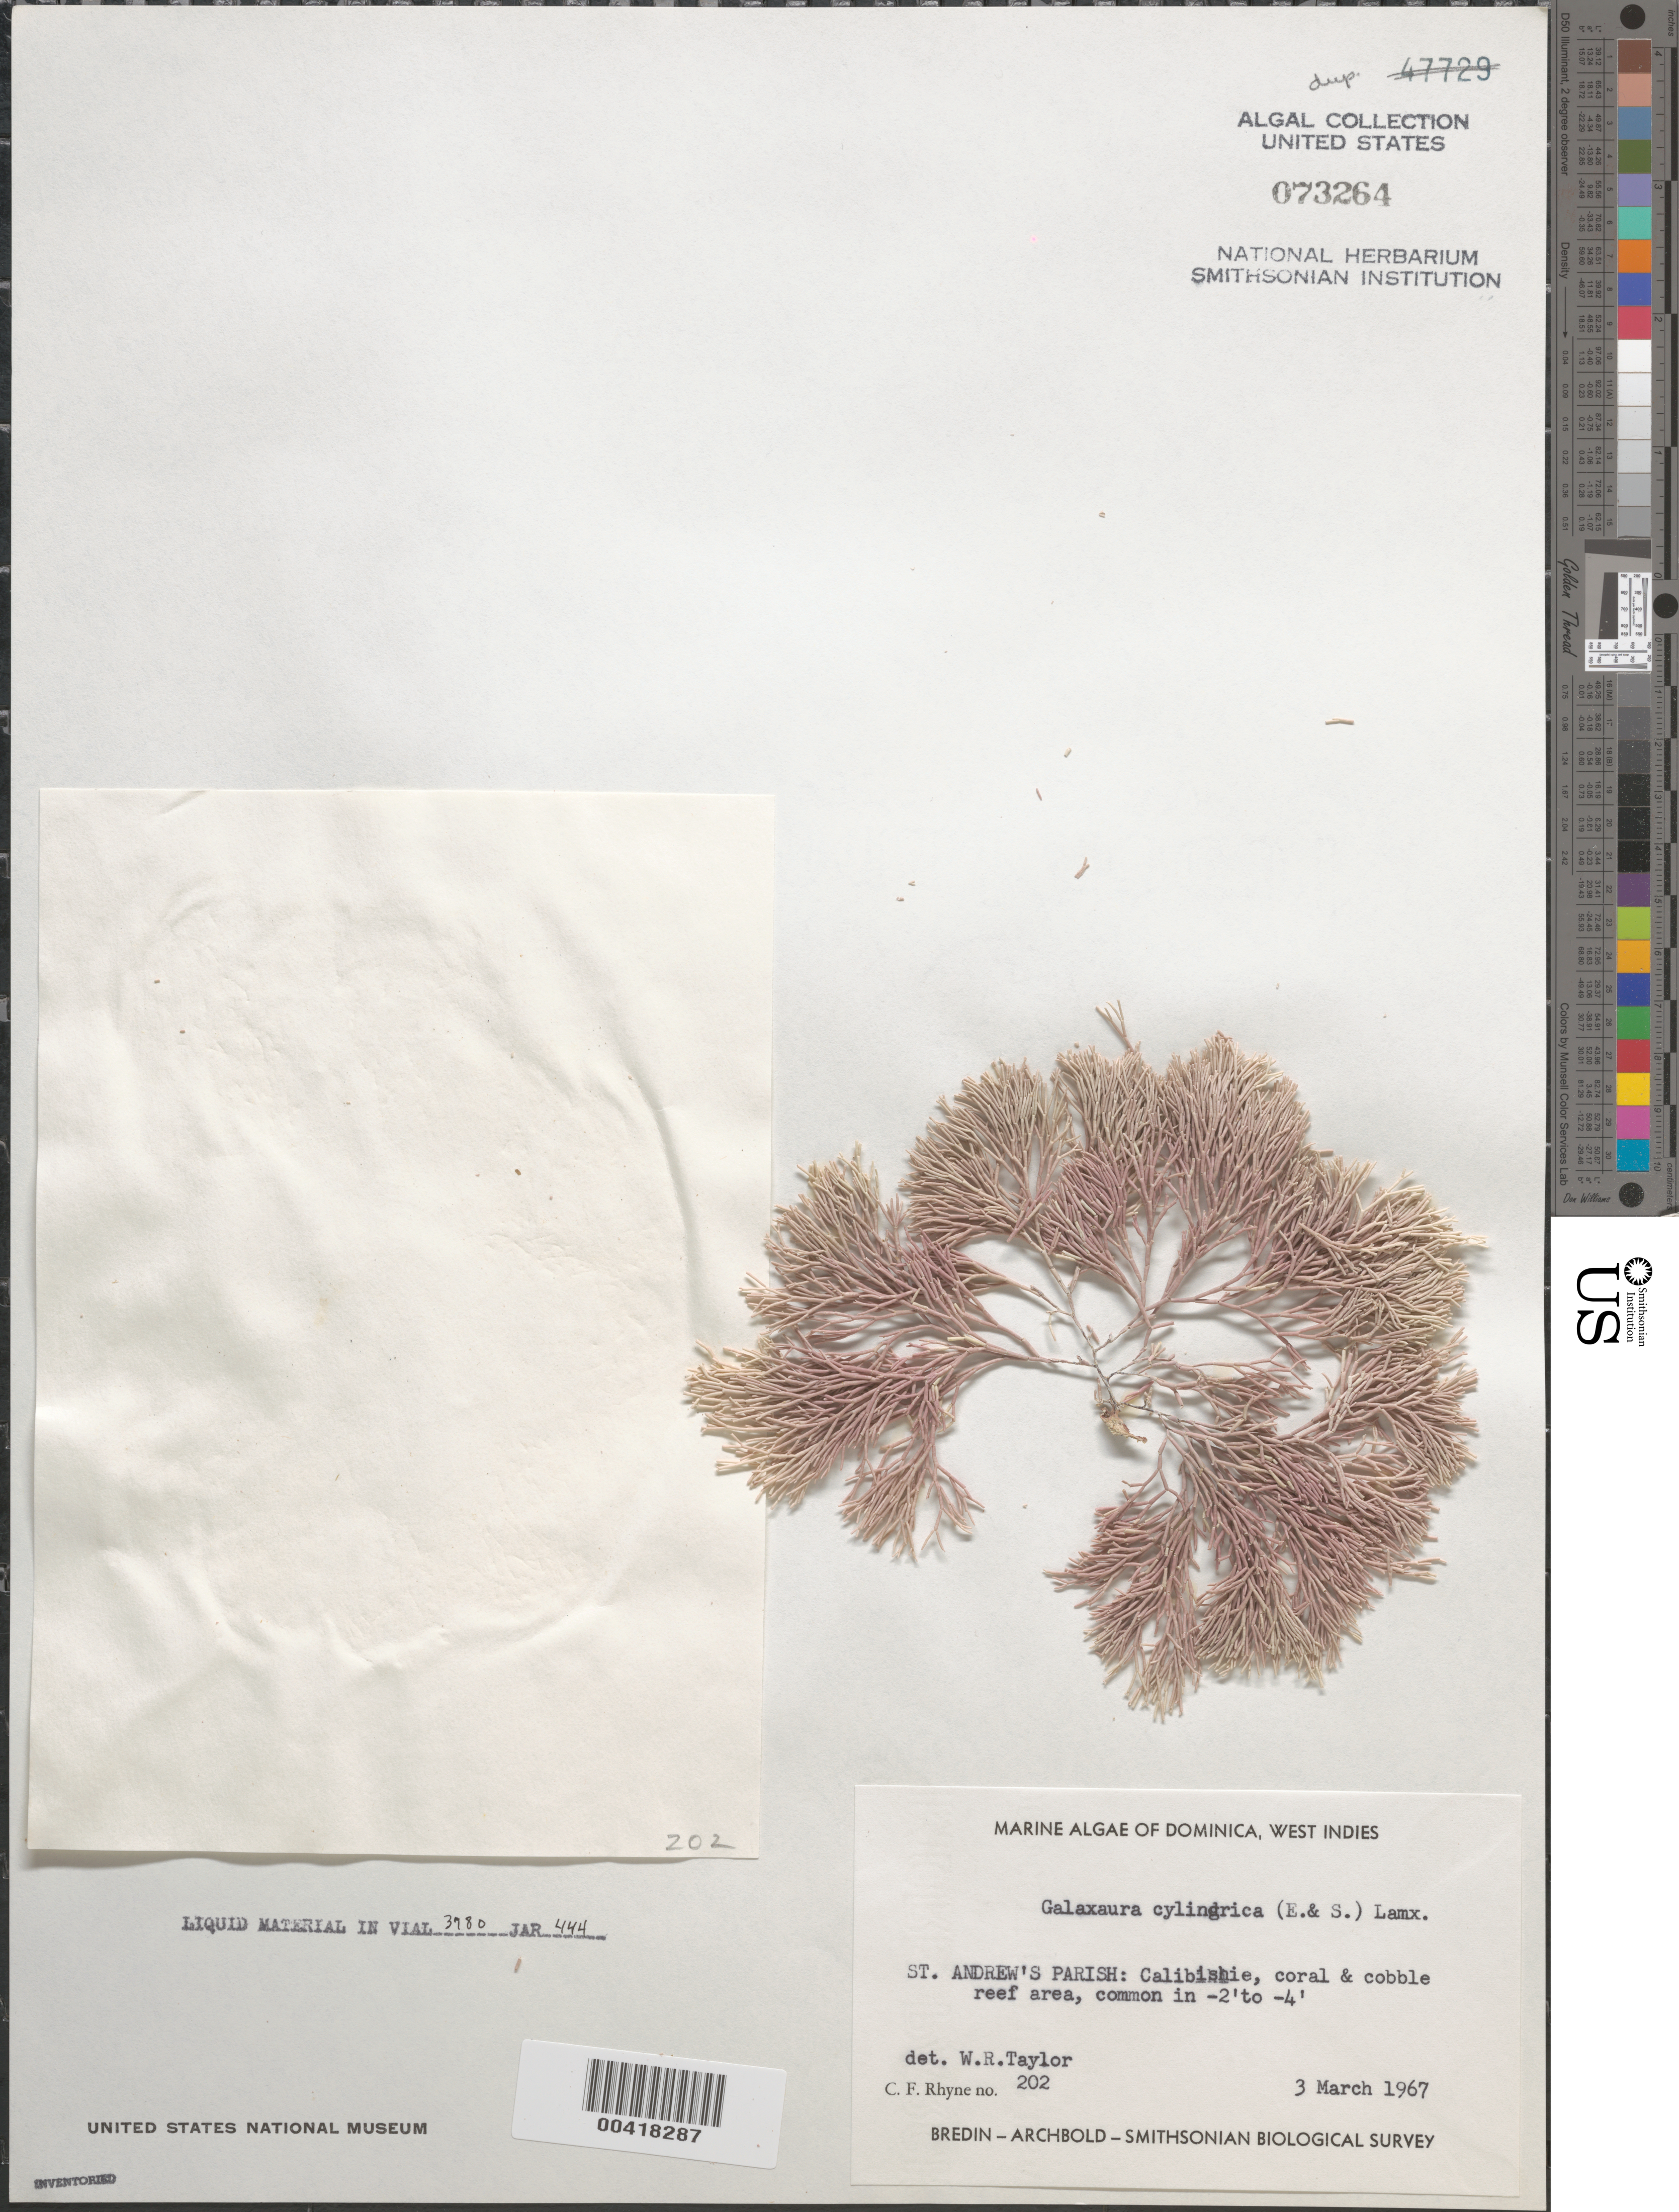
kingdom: Plantae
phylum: Rhodophyta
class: Florideophyceae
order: Nemaliales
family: Galaxauraceae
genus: Galaxaura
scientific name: Galaxaura rugosa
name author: (Ellis & Sol.) J.V.Lamouroux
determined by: Algae name updating Project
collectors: C. Rhyne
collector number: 202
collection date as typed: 03 Mar 1967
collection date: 1967-03-03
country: Dominica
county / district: St. Andrew's Parish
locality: Calibishie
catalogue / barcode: US 73264